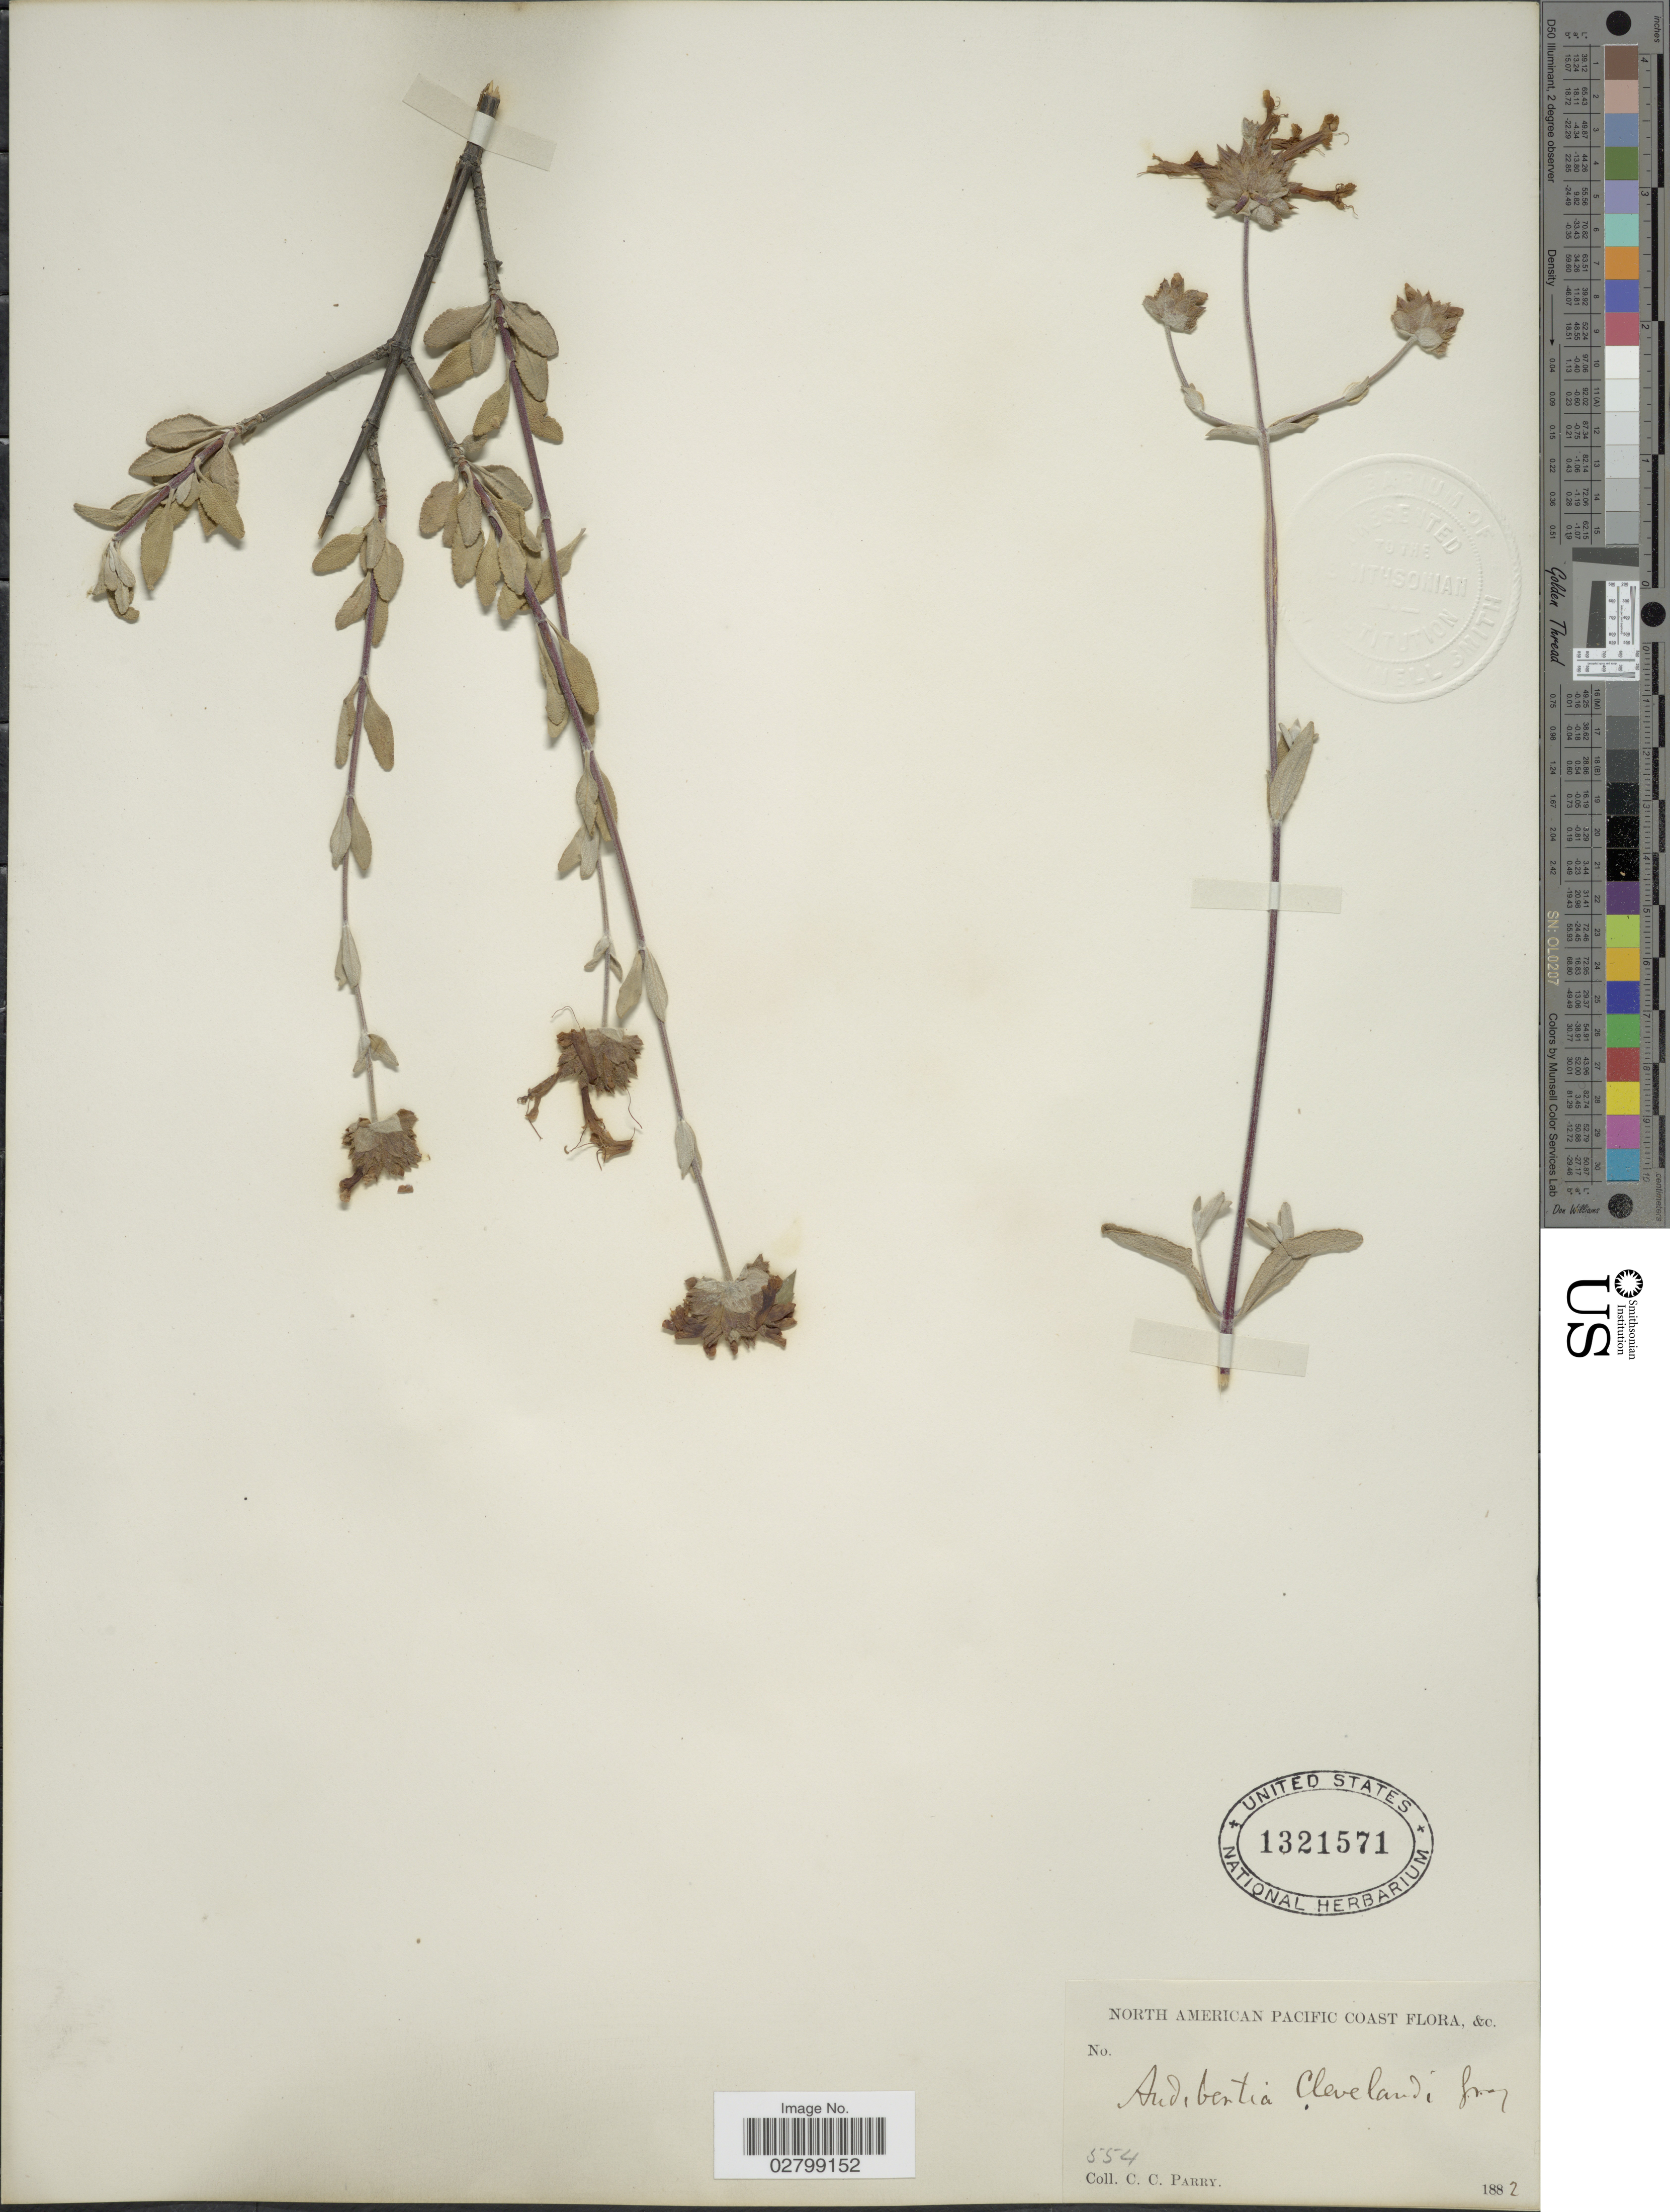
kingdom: Plantae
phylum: Tracheophyta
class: Magnoliopsida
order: Lamiales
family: Lamiaceae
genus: Salvia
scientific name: Salvia clevelandii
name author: (A. Gray) Greene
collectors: C. C. Parry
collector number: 554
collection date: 1882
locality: North American Pacific Coast.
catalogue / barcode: US 1321571